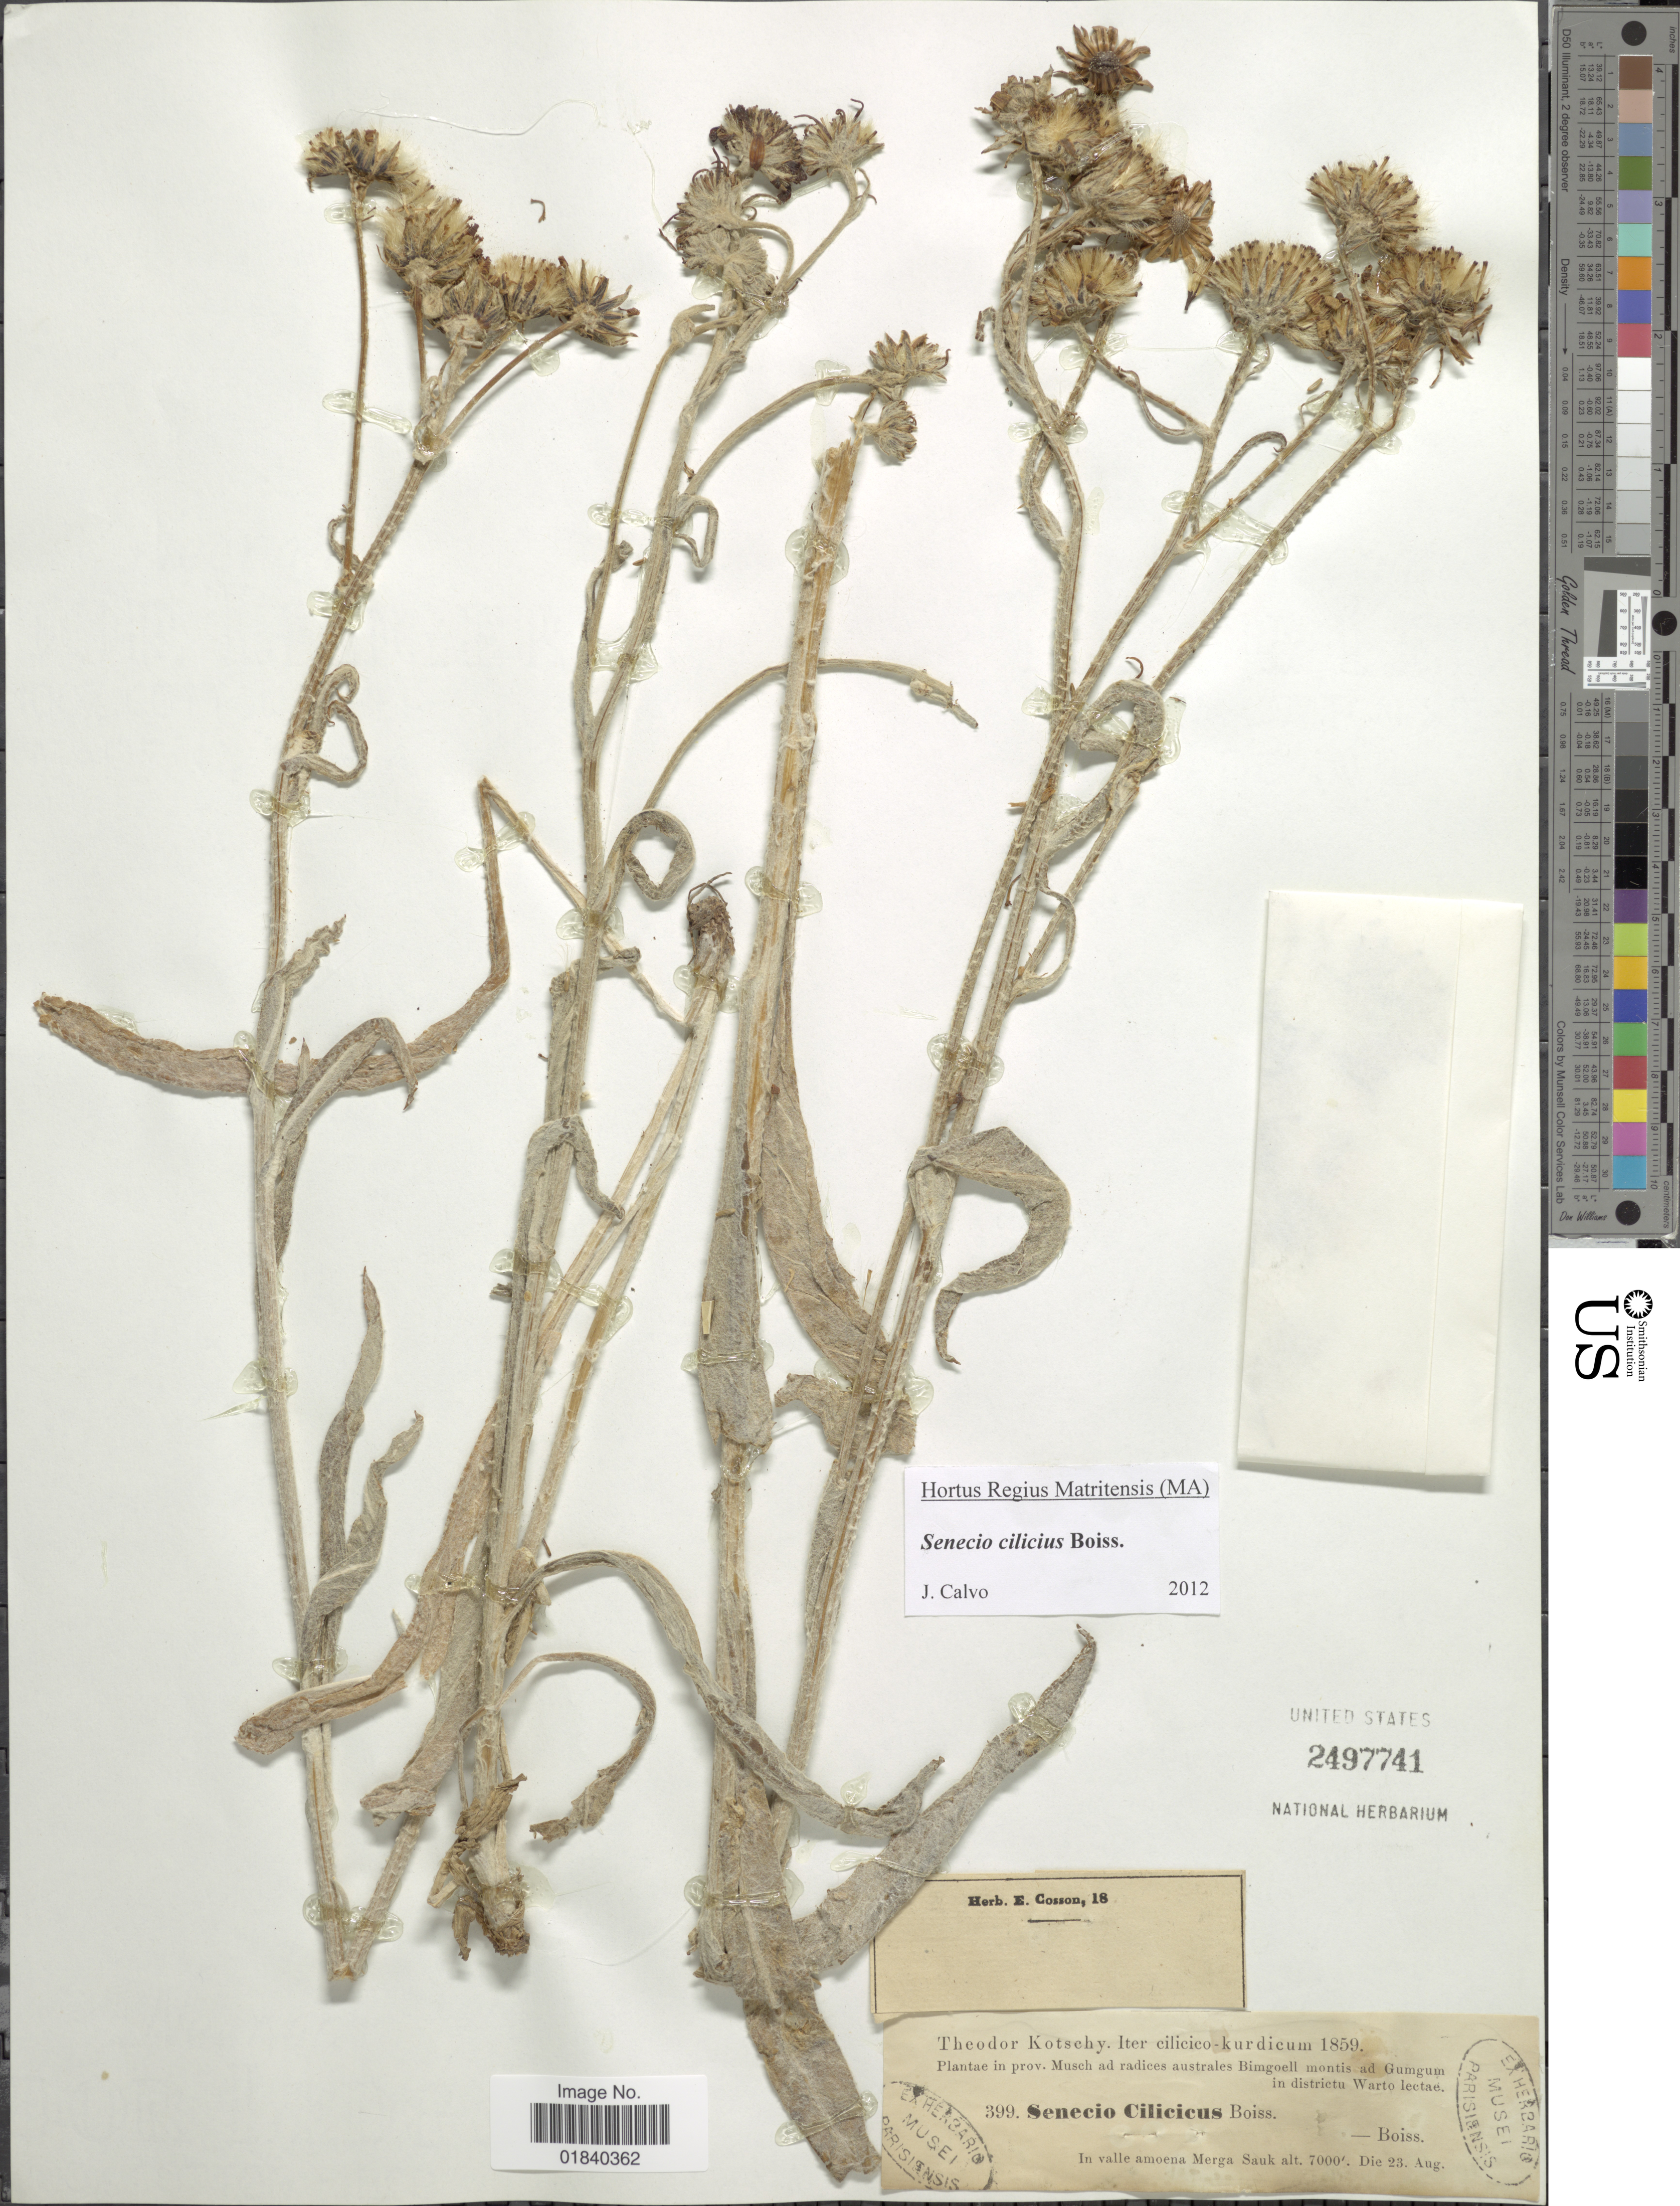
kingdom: Plantae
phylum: Tracheophyta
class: Magnoliopsida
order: Asterales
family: Asteraceae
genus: Jacobaea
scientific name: Jacobaea cilicia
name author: (Boiss.) B. Nord.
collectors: K. G. Kotschy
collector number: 399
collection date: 1859-08-23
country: Turkey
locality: Iter cilicico- kurdicum. In valle amoenga Merga Sauk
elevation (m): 2134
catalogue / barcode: US 2497741